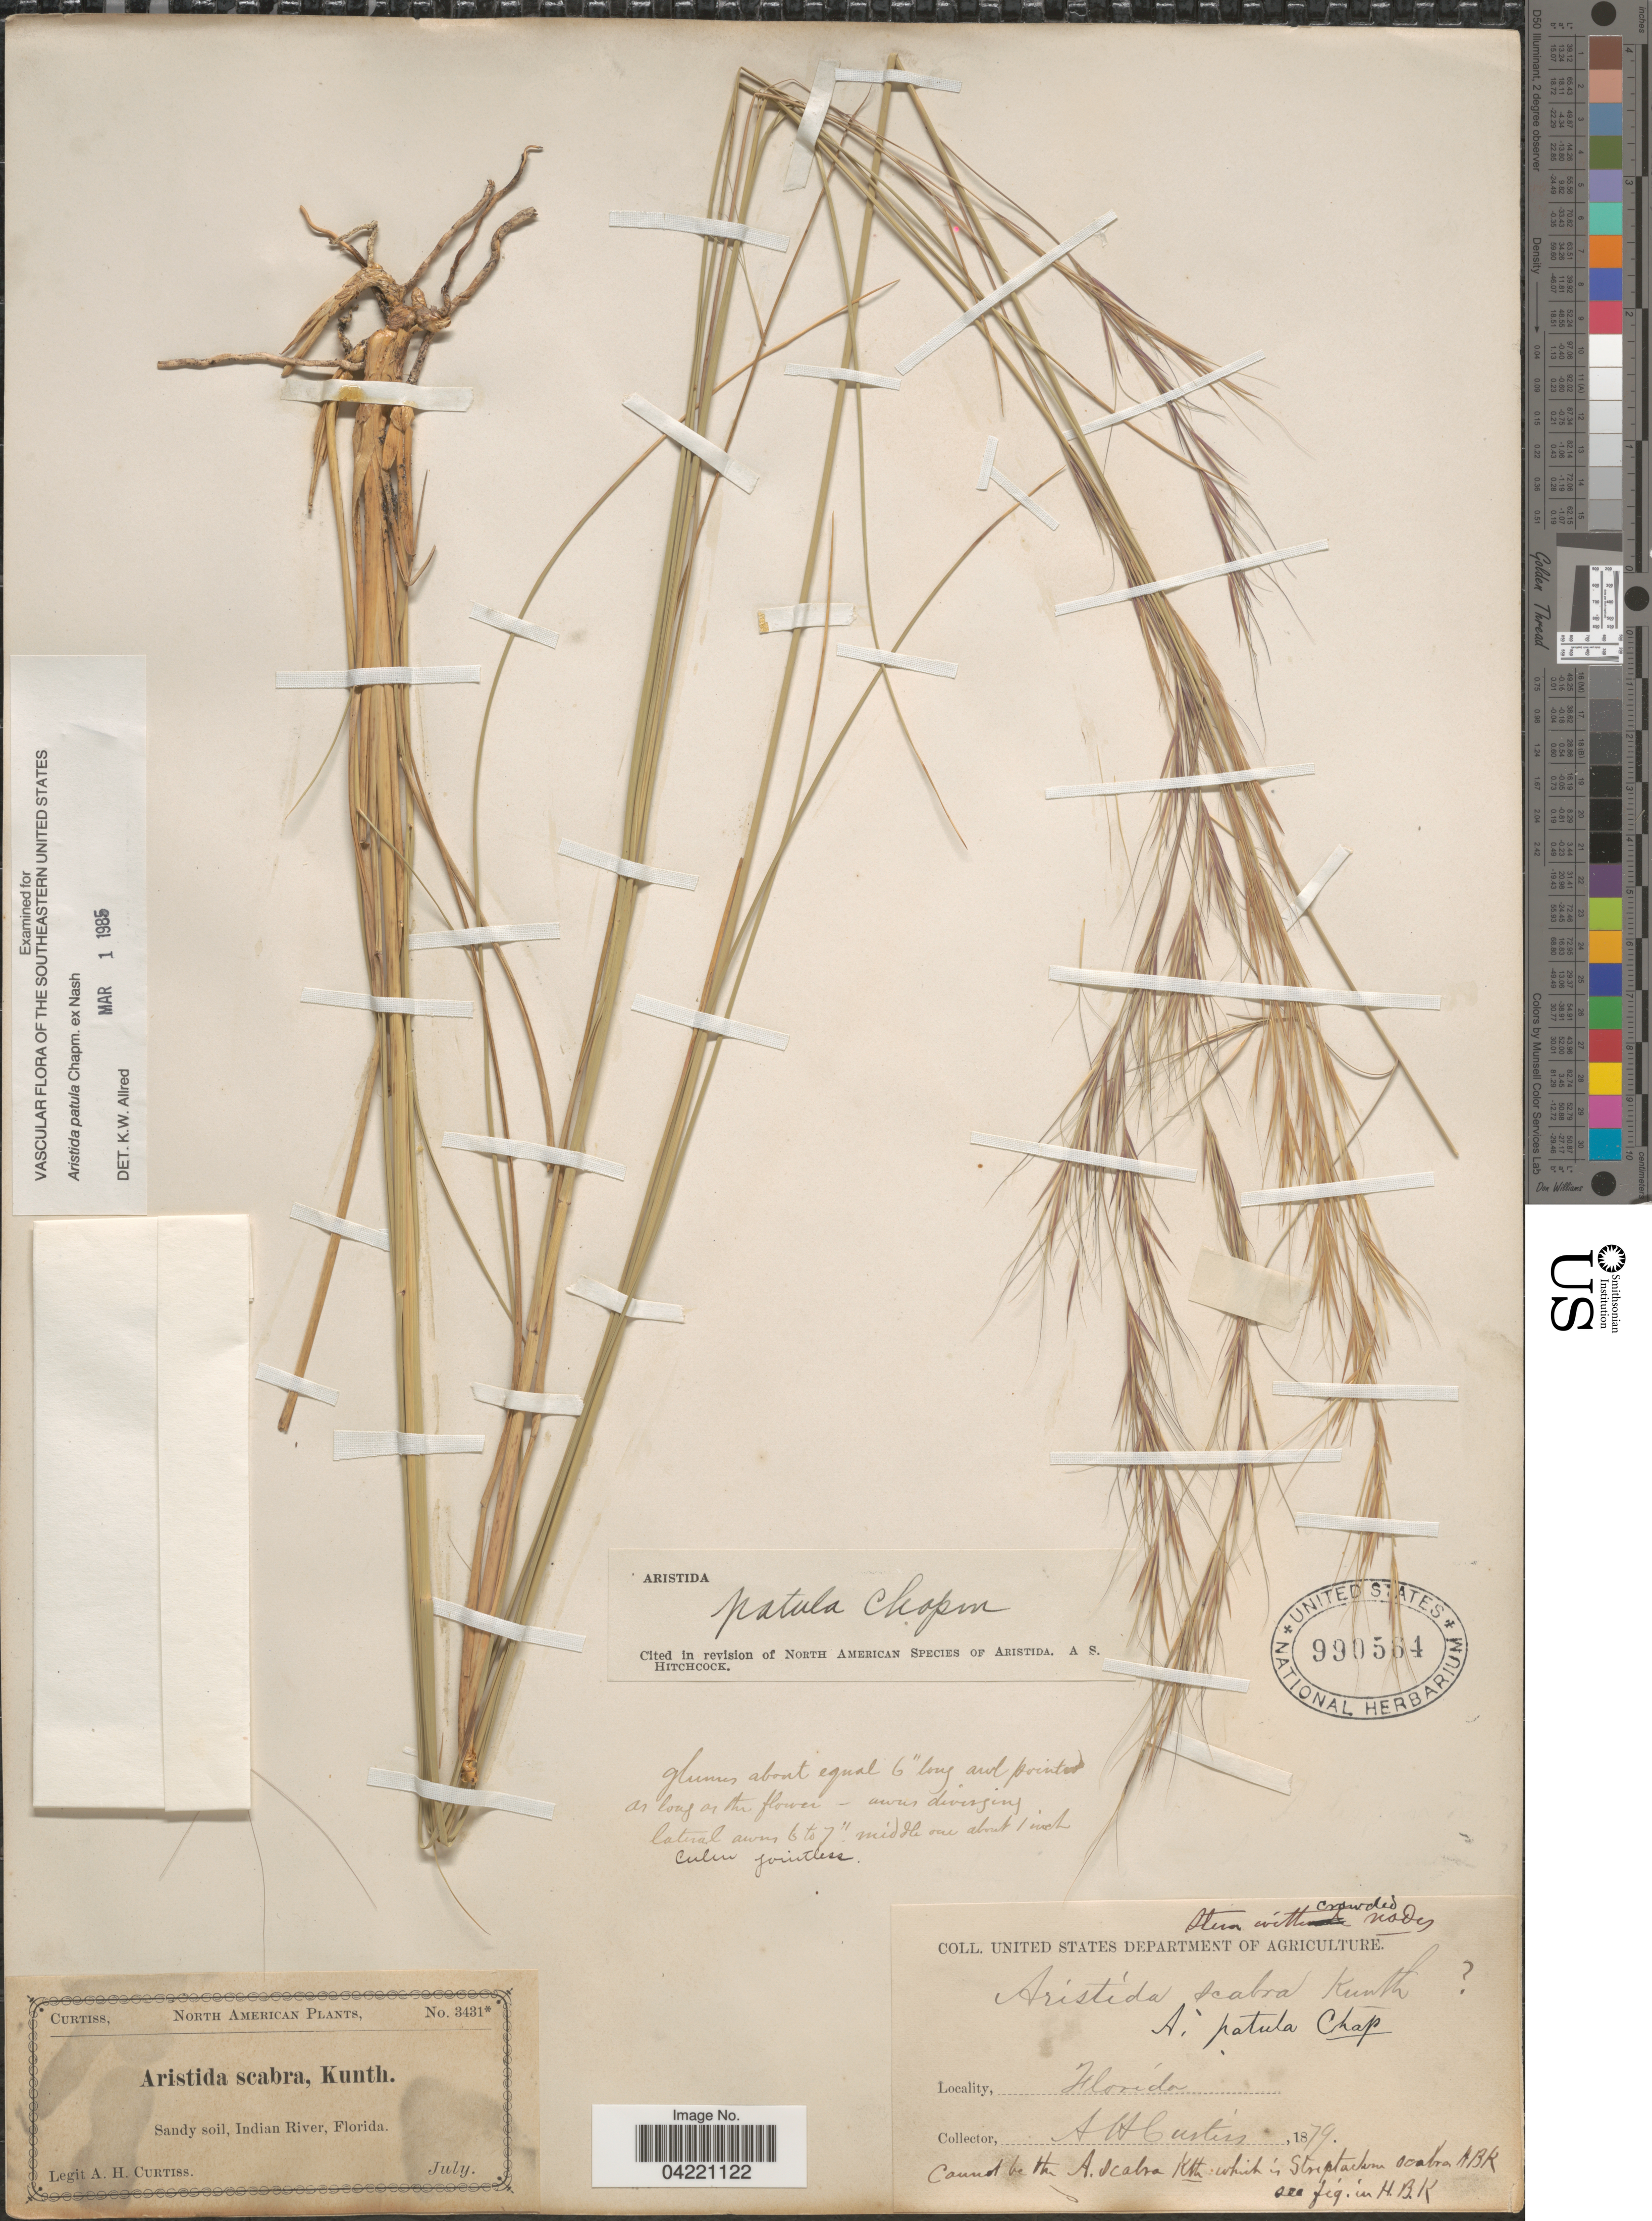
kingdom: Plantae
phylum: Tracheophyta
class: Liliopsida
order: Poales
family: Poaceae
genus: Aristida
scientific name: Aristida patula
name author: Chapm. ex Nash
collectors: A. H. Curtiss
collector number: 3431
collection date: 1879-07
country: United States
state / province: Florida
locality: Indian River.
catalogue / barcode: US 990564